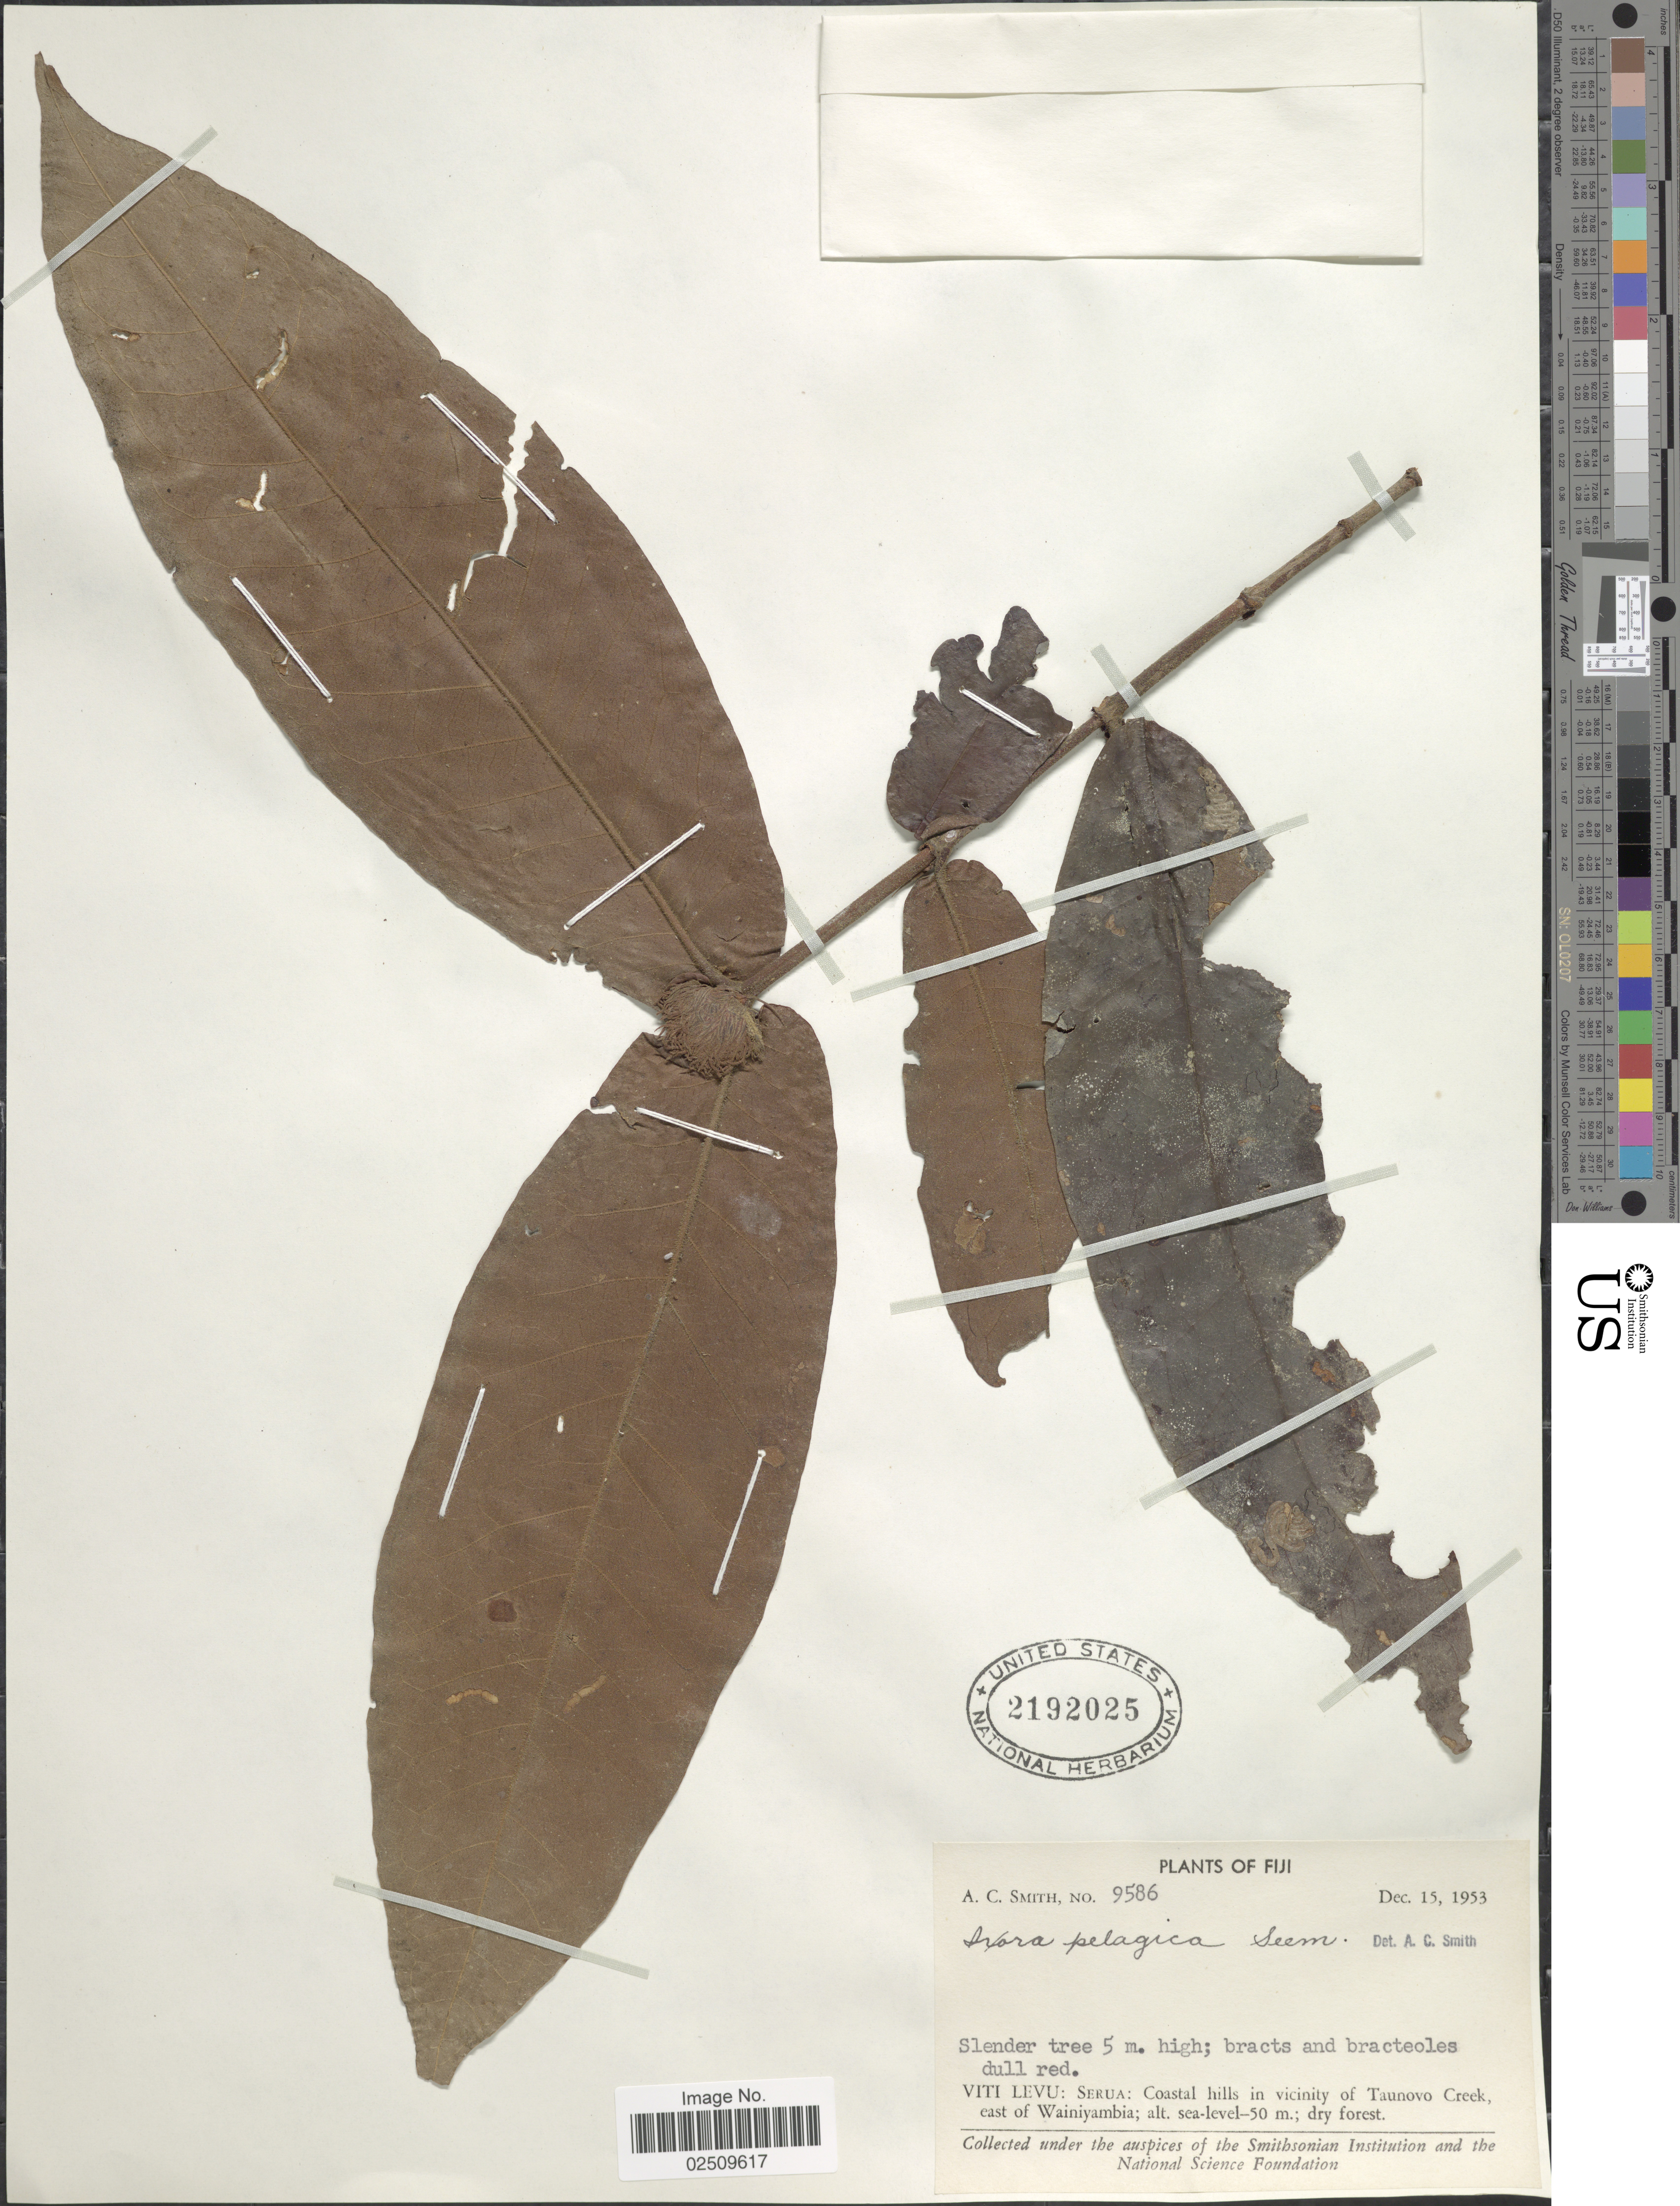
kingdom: Plantae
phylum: Tracheophyta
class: Magnoliopsida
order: Gentianales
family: Rubiaceae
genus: Ixora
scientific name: Ixora pelagia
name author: Seem.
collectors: A. C. Smith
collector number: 9586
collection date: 1953-12-15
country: Fiji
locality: Viti Levu: Serua: Coastal hills in vicinity of Taunovo Creek, east of Wainiyambia; dry forest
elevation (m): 0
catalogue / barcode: US 2192025